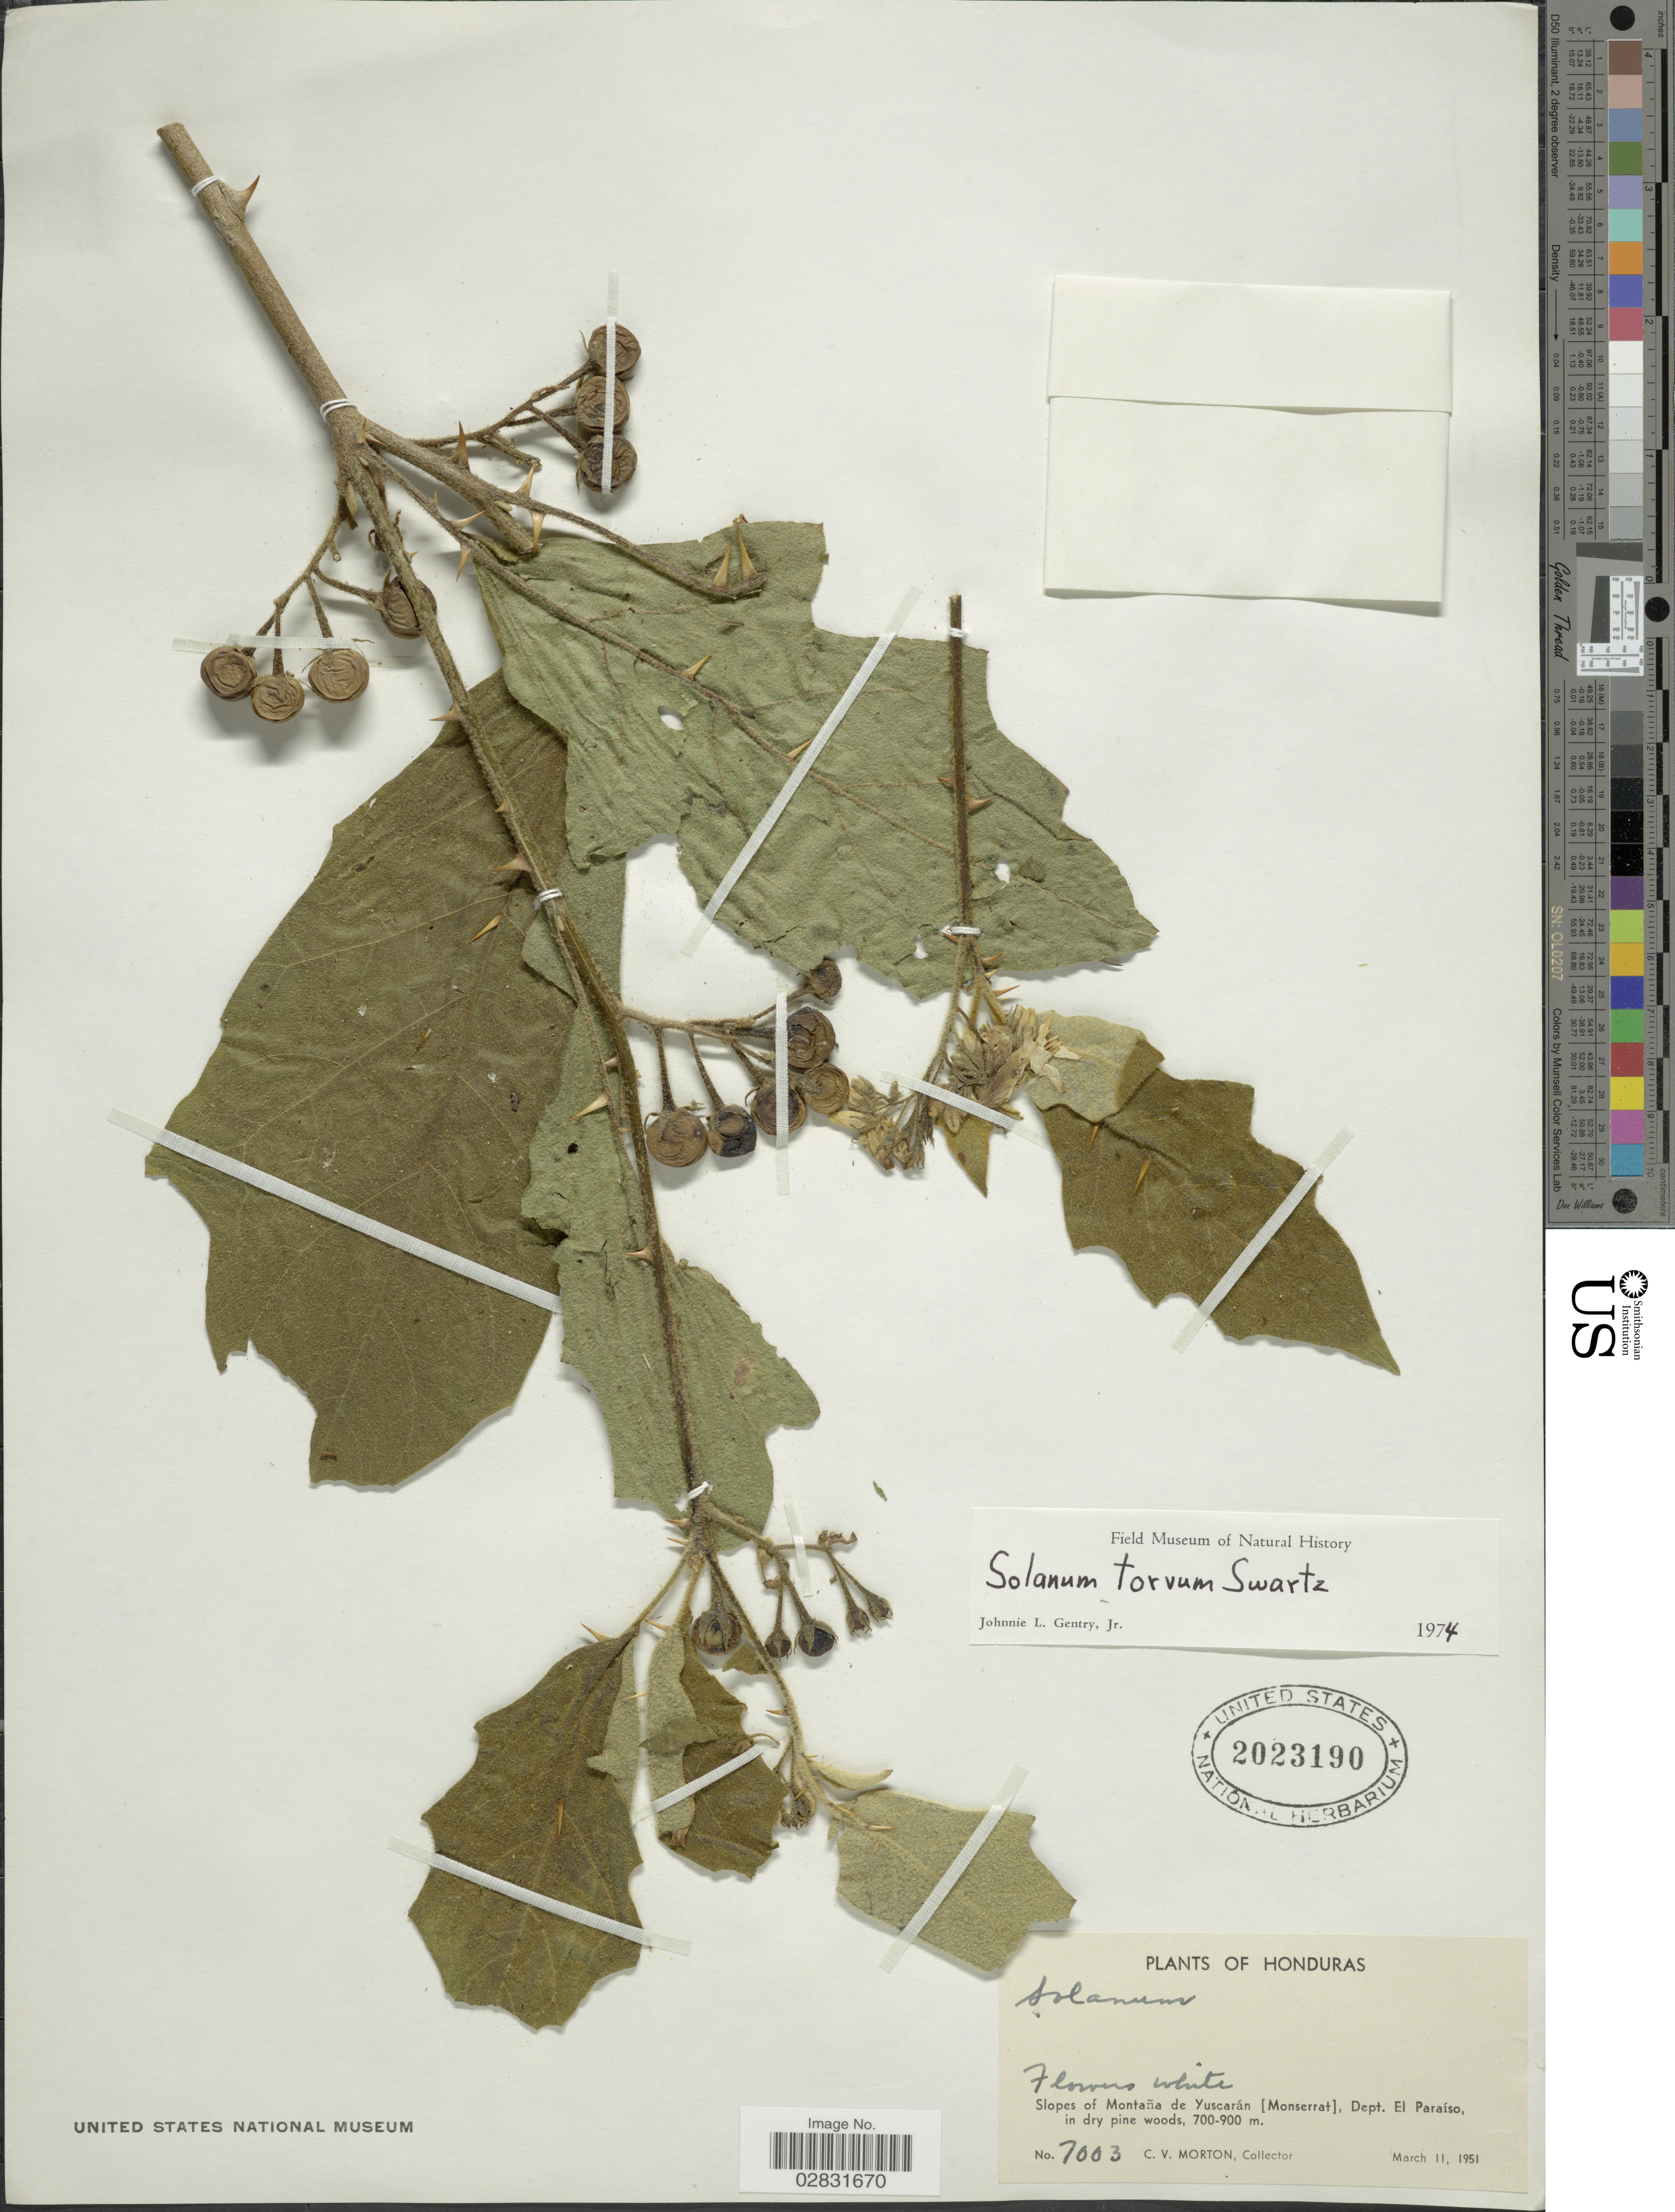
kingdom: Plantae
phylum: Tracheophyta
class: Magnoliopsida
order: Solanales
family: Solanaceae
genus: Solanum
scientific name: Solanum torvum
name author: Sw.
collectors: C. V. Morton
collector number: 7003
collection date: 1951-03-11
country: Honduras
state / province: El Paraíso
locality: Slopes of Montaña de Yuscarán [Monserrat], Dept. El Paraíso.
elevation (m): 700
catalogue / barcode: US 2023190